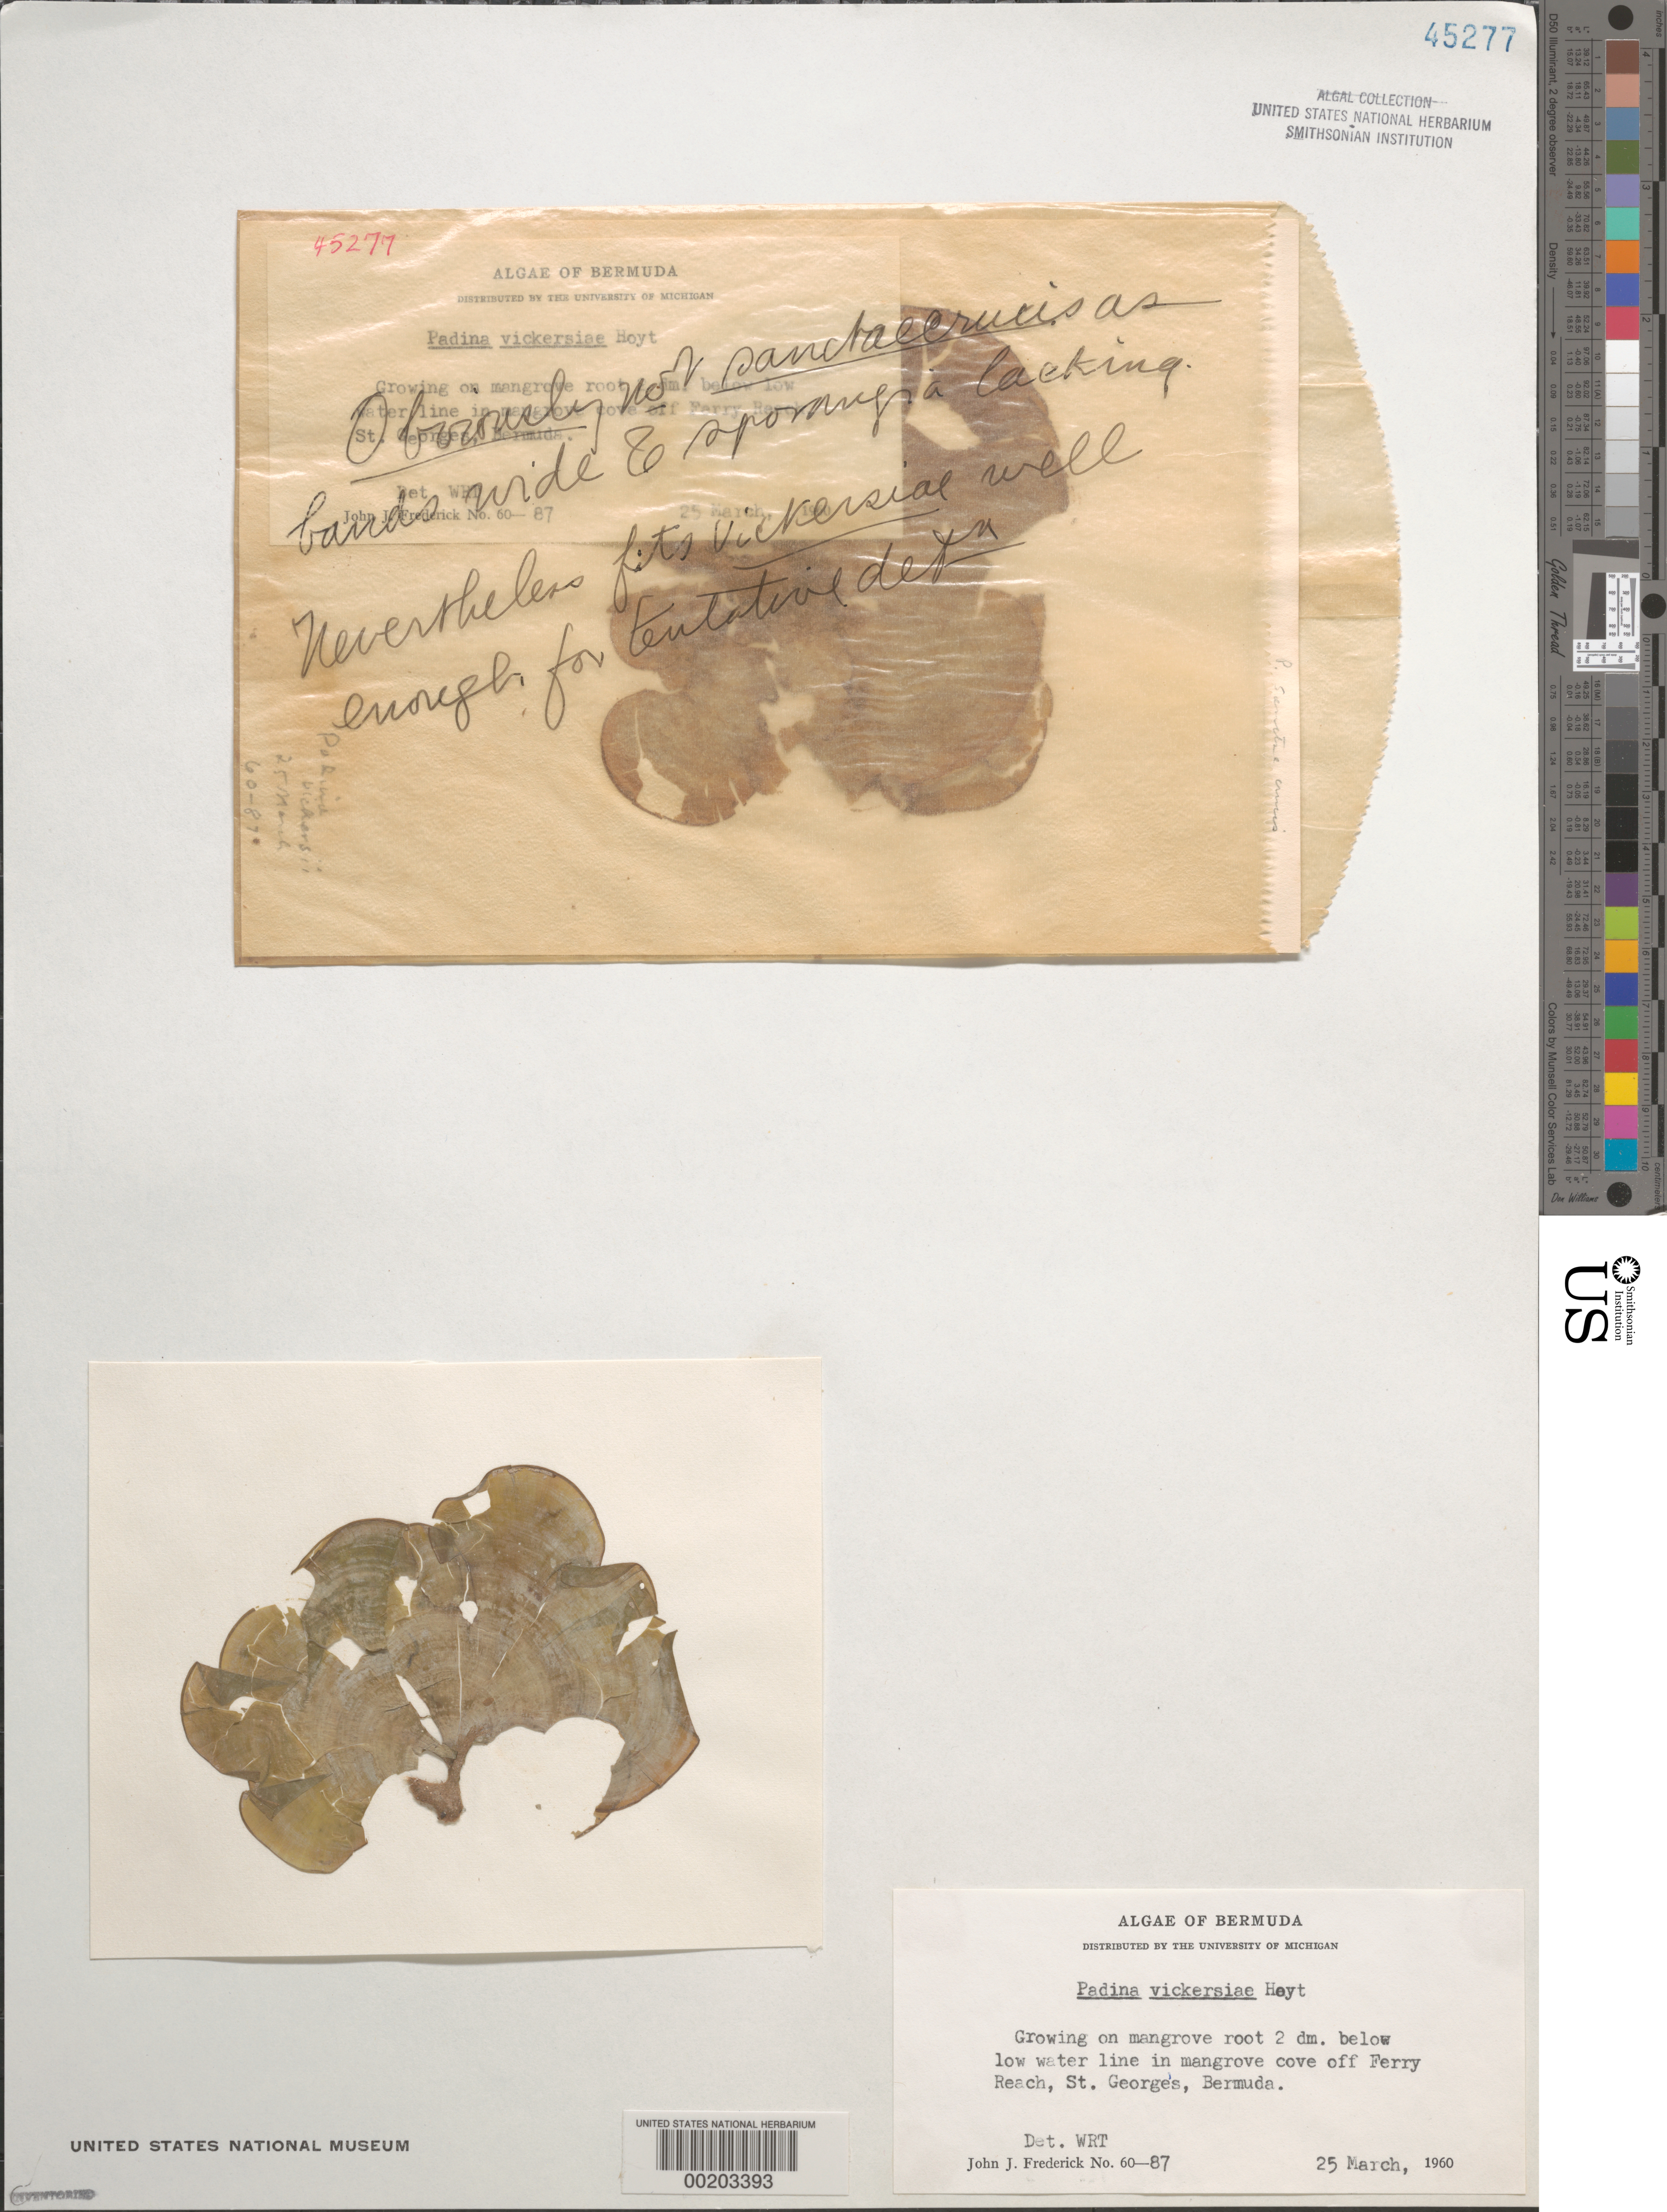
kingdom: Chromista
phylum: Ochrophyta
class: Phaeophyceae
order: Dictyotales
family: Dictyotaceae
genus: Padina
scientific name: Padina gymnospora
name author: (Kütz.) O.G. Sond.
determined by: Algae name updating Project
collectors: J. Frederick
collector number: JJF 60-87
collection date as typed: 25 Mar 1960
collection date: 1960-03-25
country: Bermuda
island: St. George's Island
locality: Mangrove gove off Ferry Reach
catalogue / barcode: US 45277